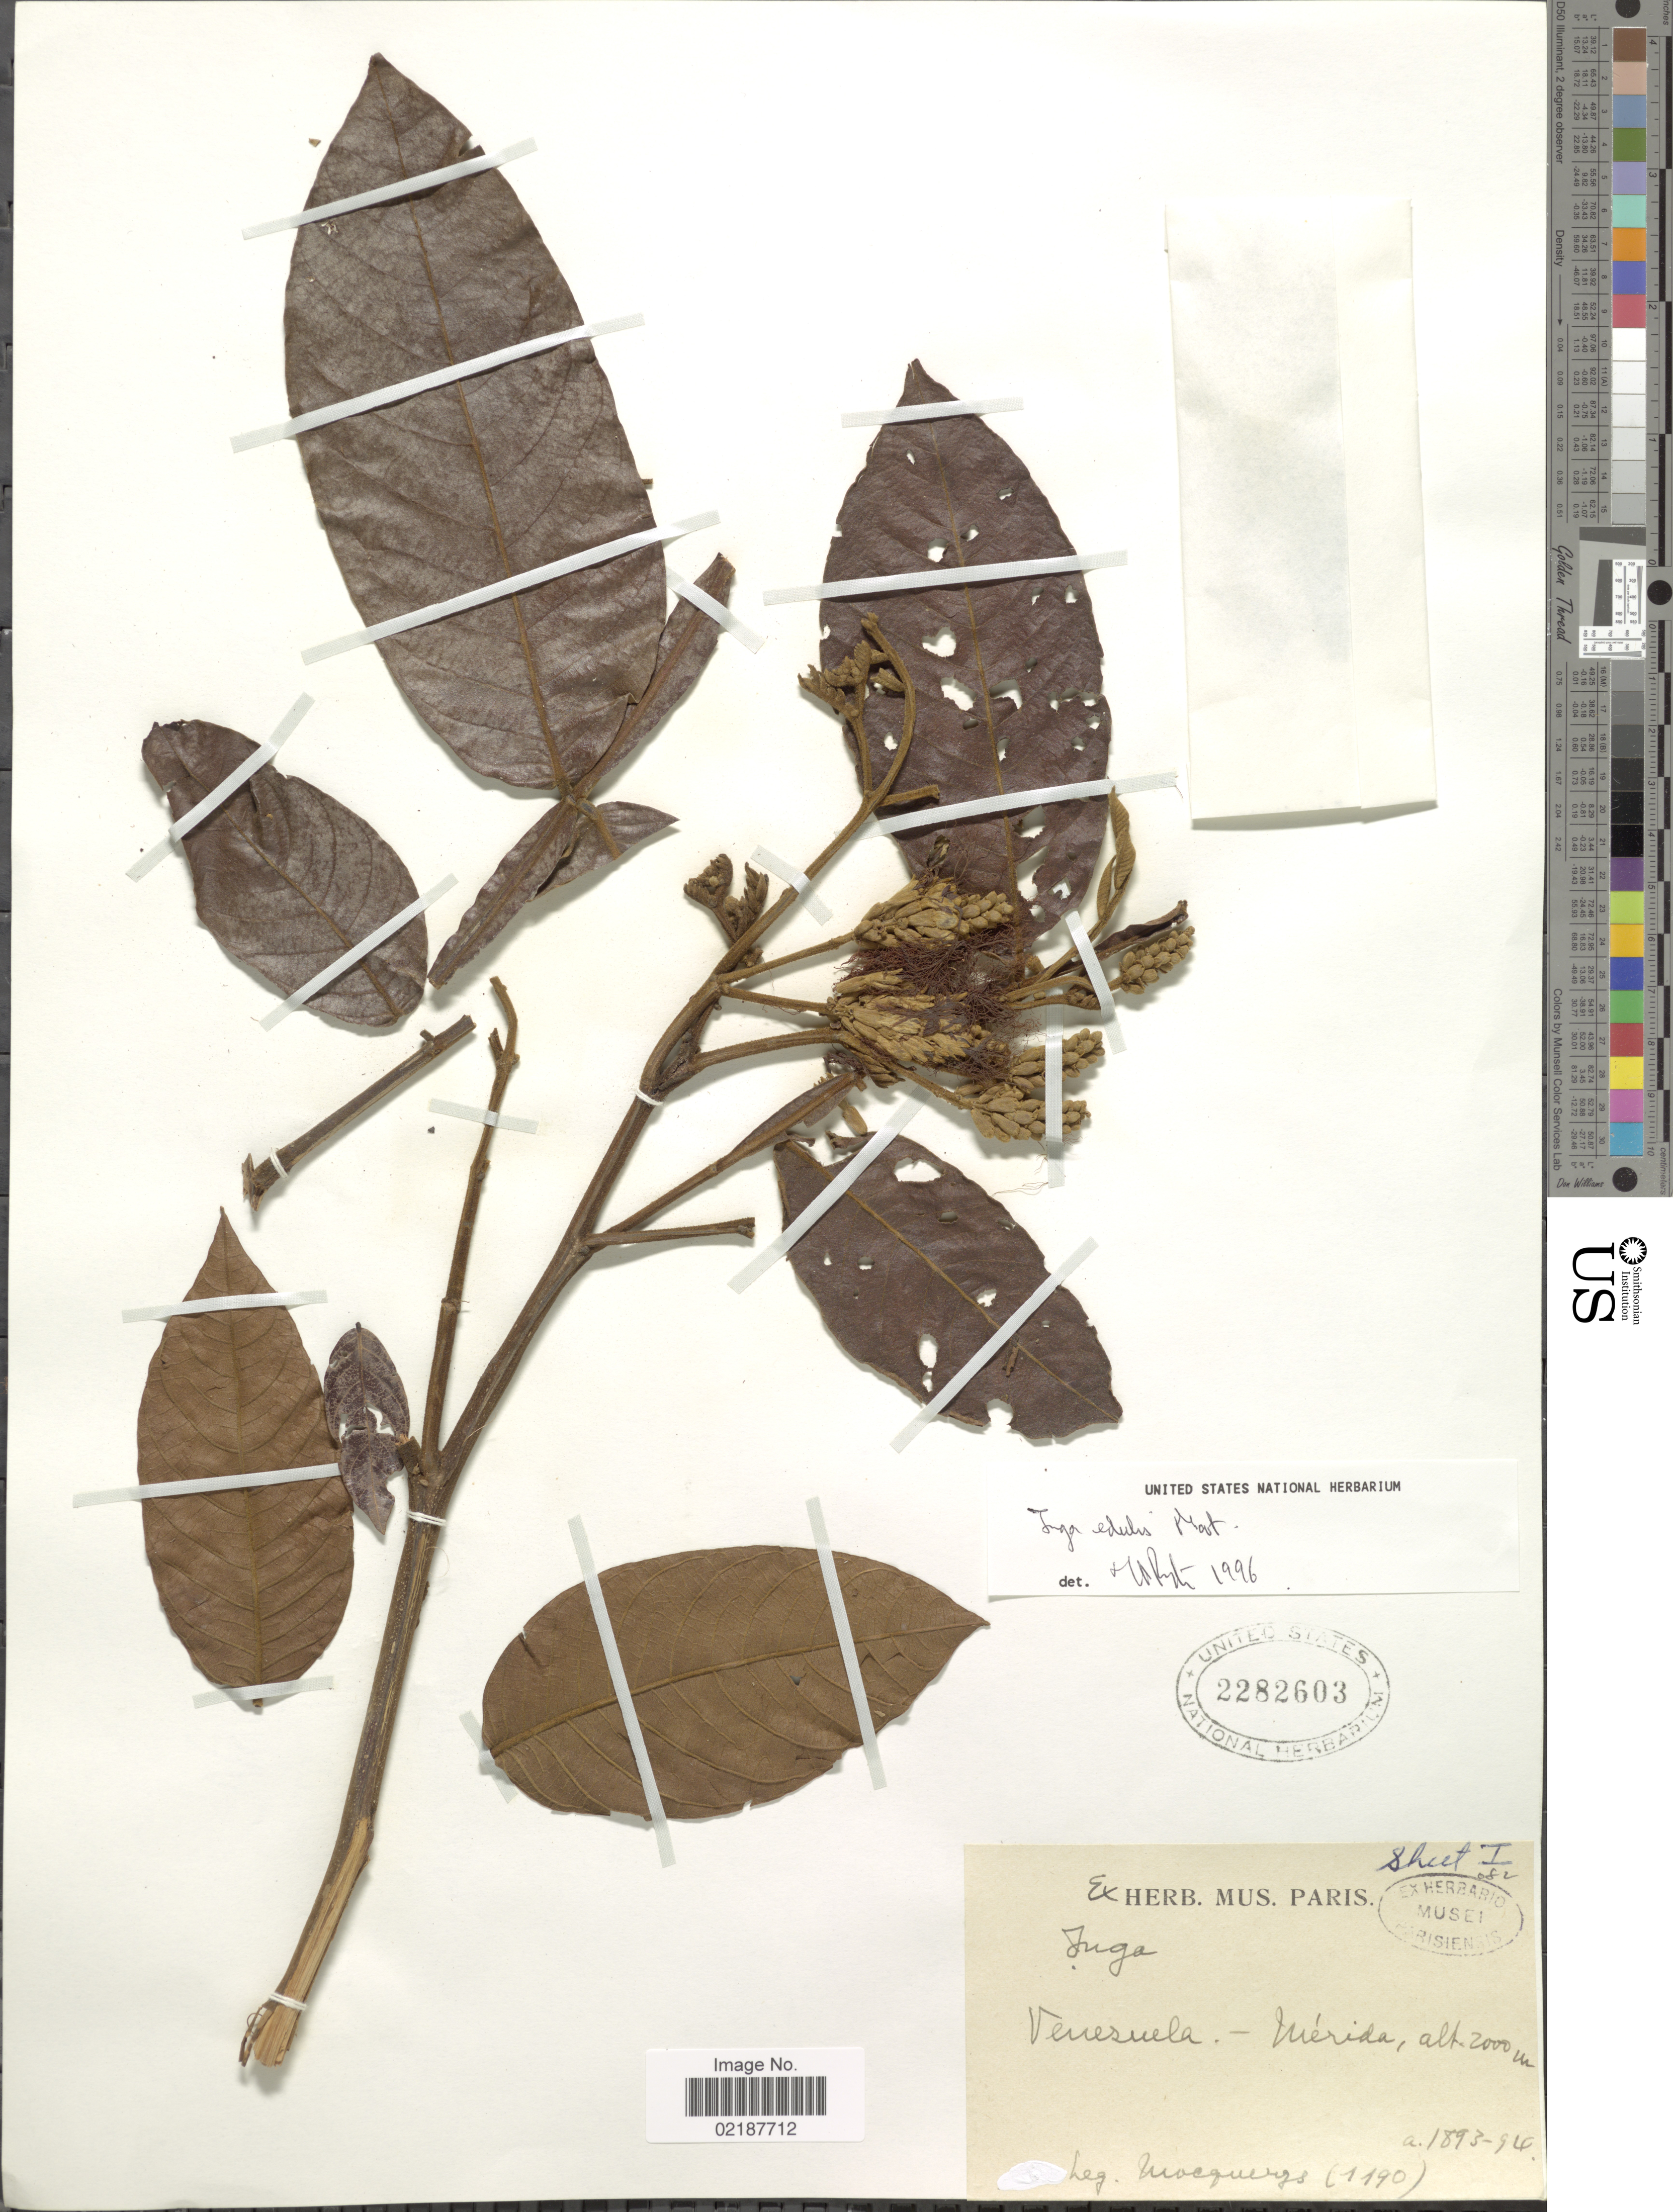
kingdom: Plantae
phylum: Tracheophyta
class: Magnoliopsida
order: Fabales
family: Fabaceae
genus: Inga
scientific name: Inga edulis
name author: Mart.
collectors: A. Mocquerys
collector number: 1190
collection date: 1893/1894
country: Venezuela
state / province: Mérida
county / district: Libertador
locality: Mérida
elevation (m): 2000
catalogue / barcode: US 2282603